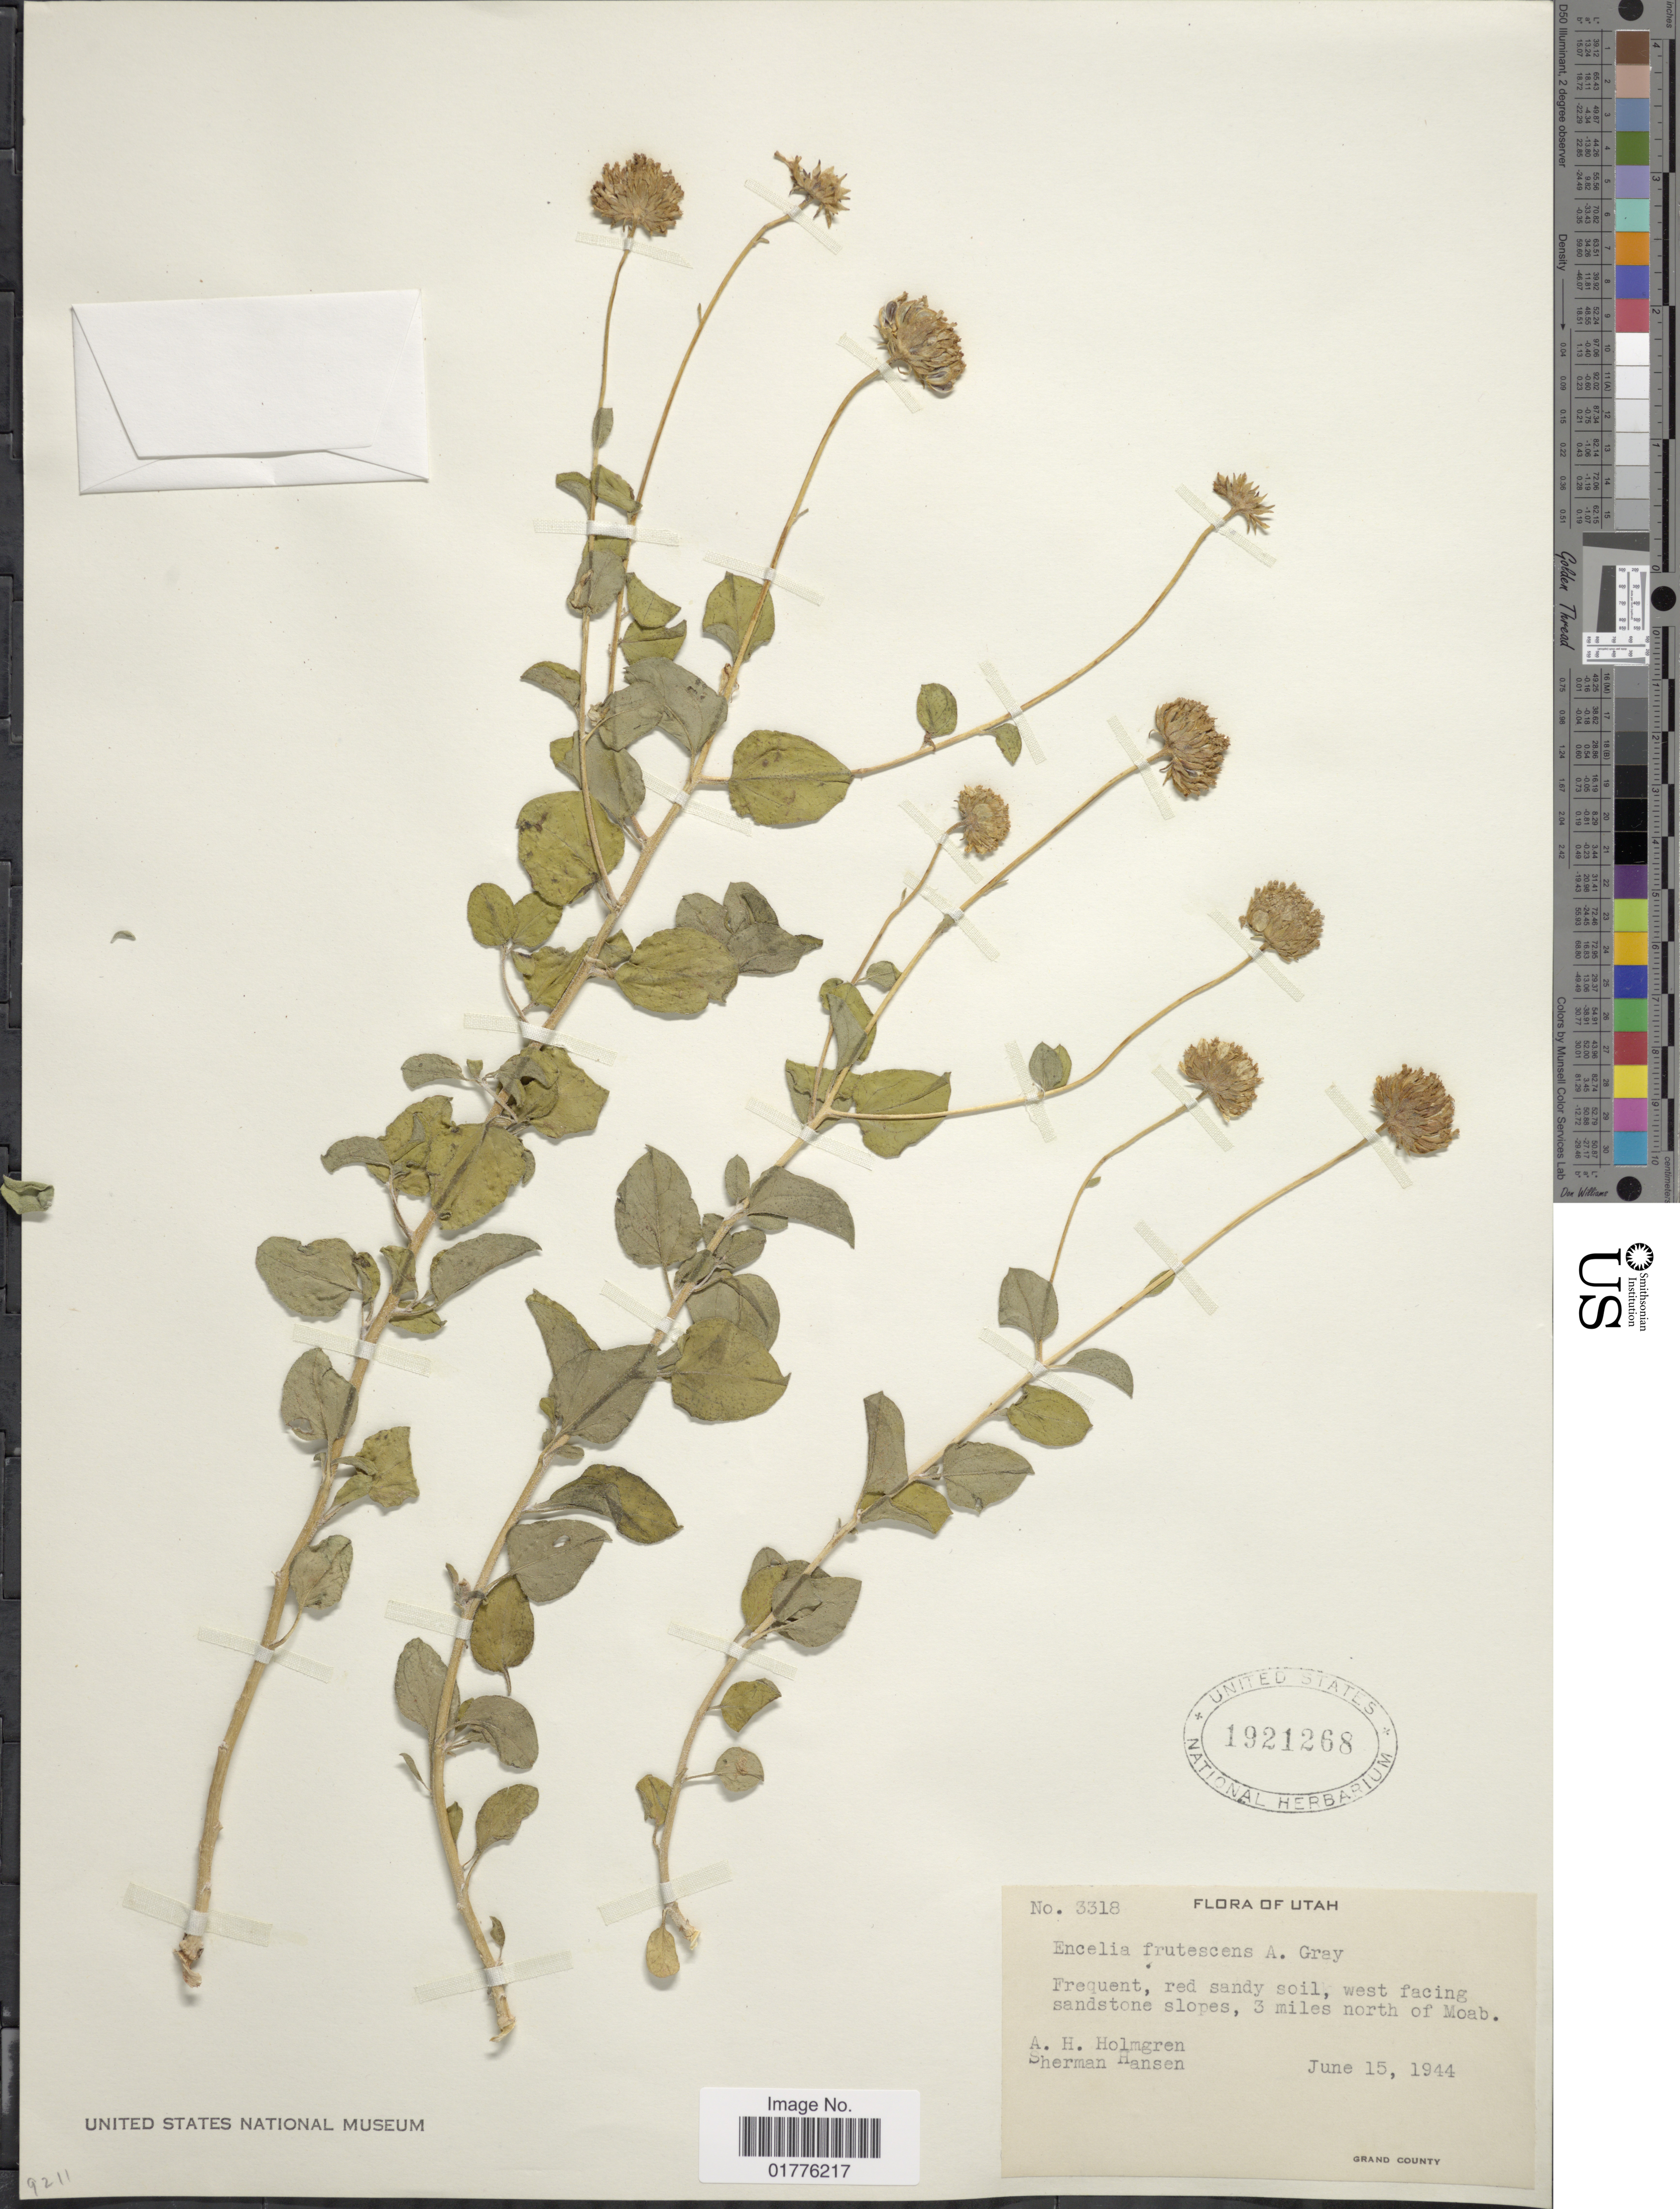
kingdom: Plantae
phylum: Tracheophyta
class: Magnoliopsida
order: Asterales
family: Asteraceae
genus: Encelia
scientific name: Encelia frutescens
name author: (A. Gray) A. Gray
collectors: A. H. Holmgren & S. Hansen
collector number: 3318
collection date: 1944-06-15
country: United States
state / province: Utah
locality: Utah. west facing sandstone slopes, 3 miles north of Moab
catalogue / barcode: US 1921268